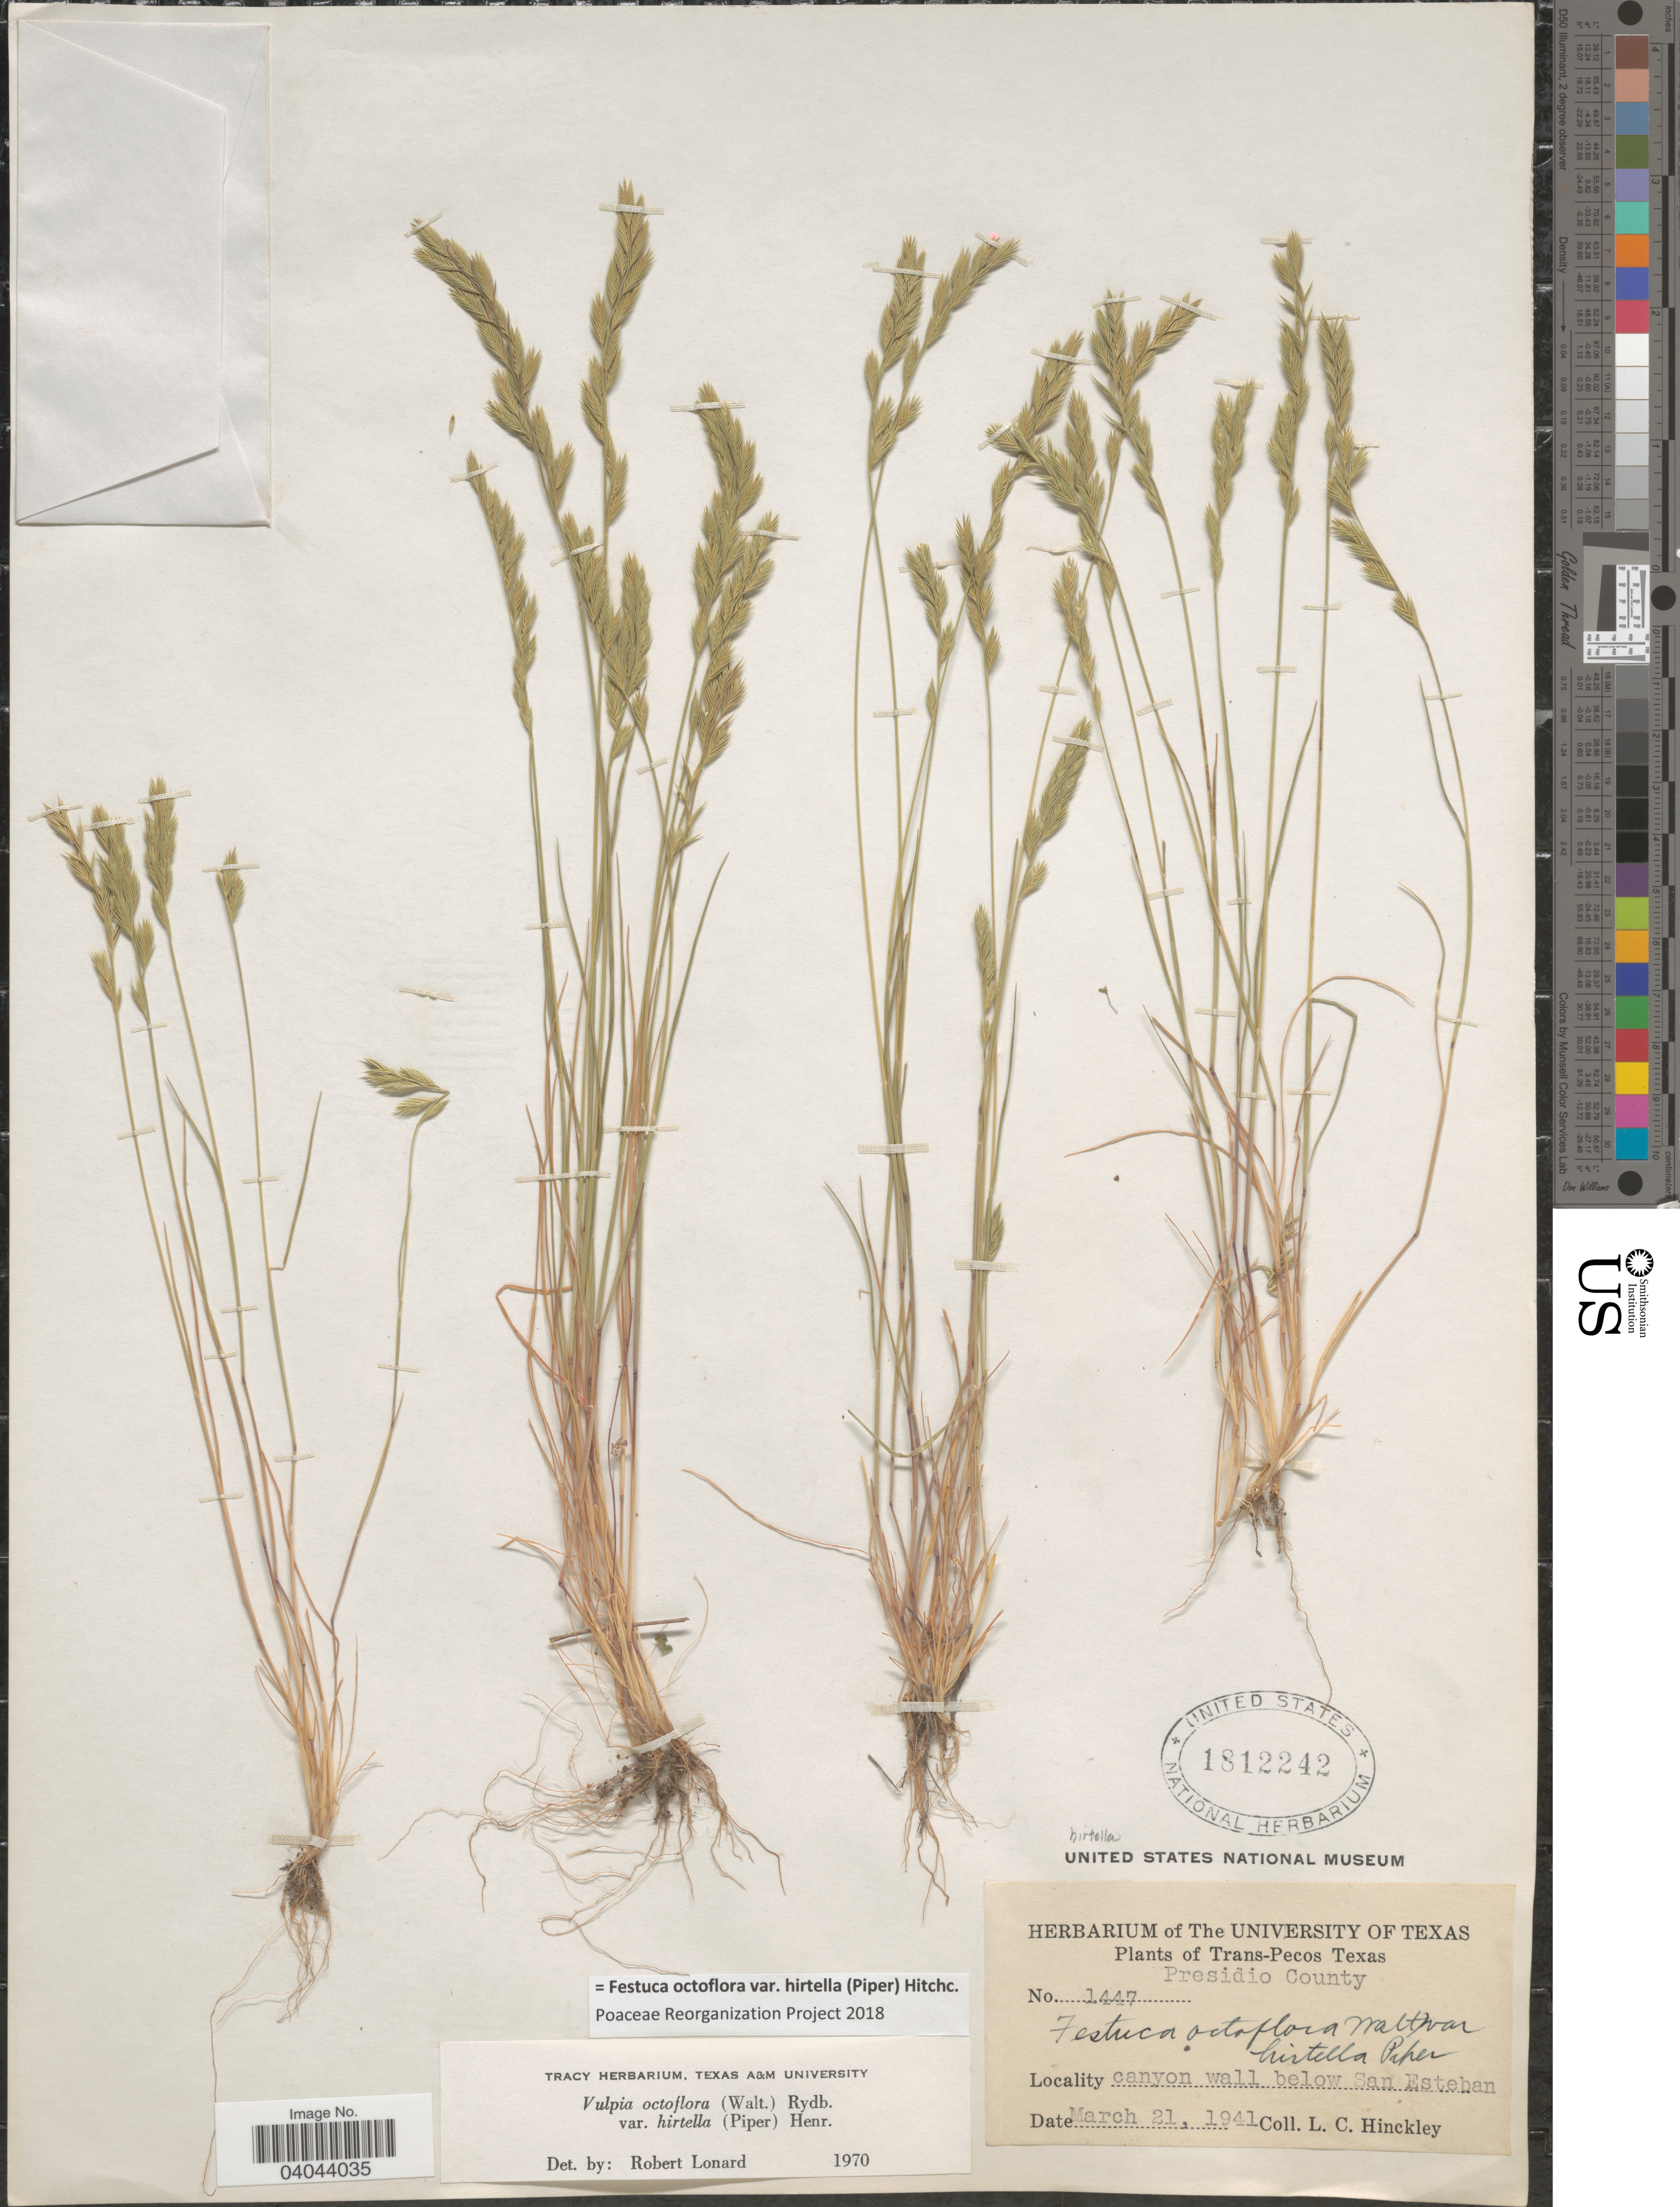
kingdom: Plantae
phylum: Tracheophyta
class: Liliopsida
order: Poales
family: Poaceae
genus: Festuca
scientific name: Festuca octoflora var. hirtella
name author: Piper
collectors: L. Hinckley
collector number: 1447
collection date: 1941-03-21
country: United States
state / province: Texas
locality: Trans-Pecos Texas. Presidio County. Canyon wall below San Esteban.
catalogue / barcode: US 1812242